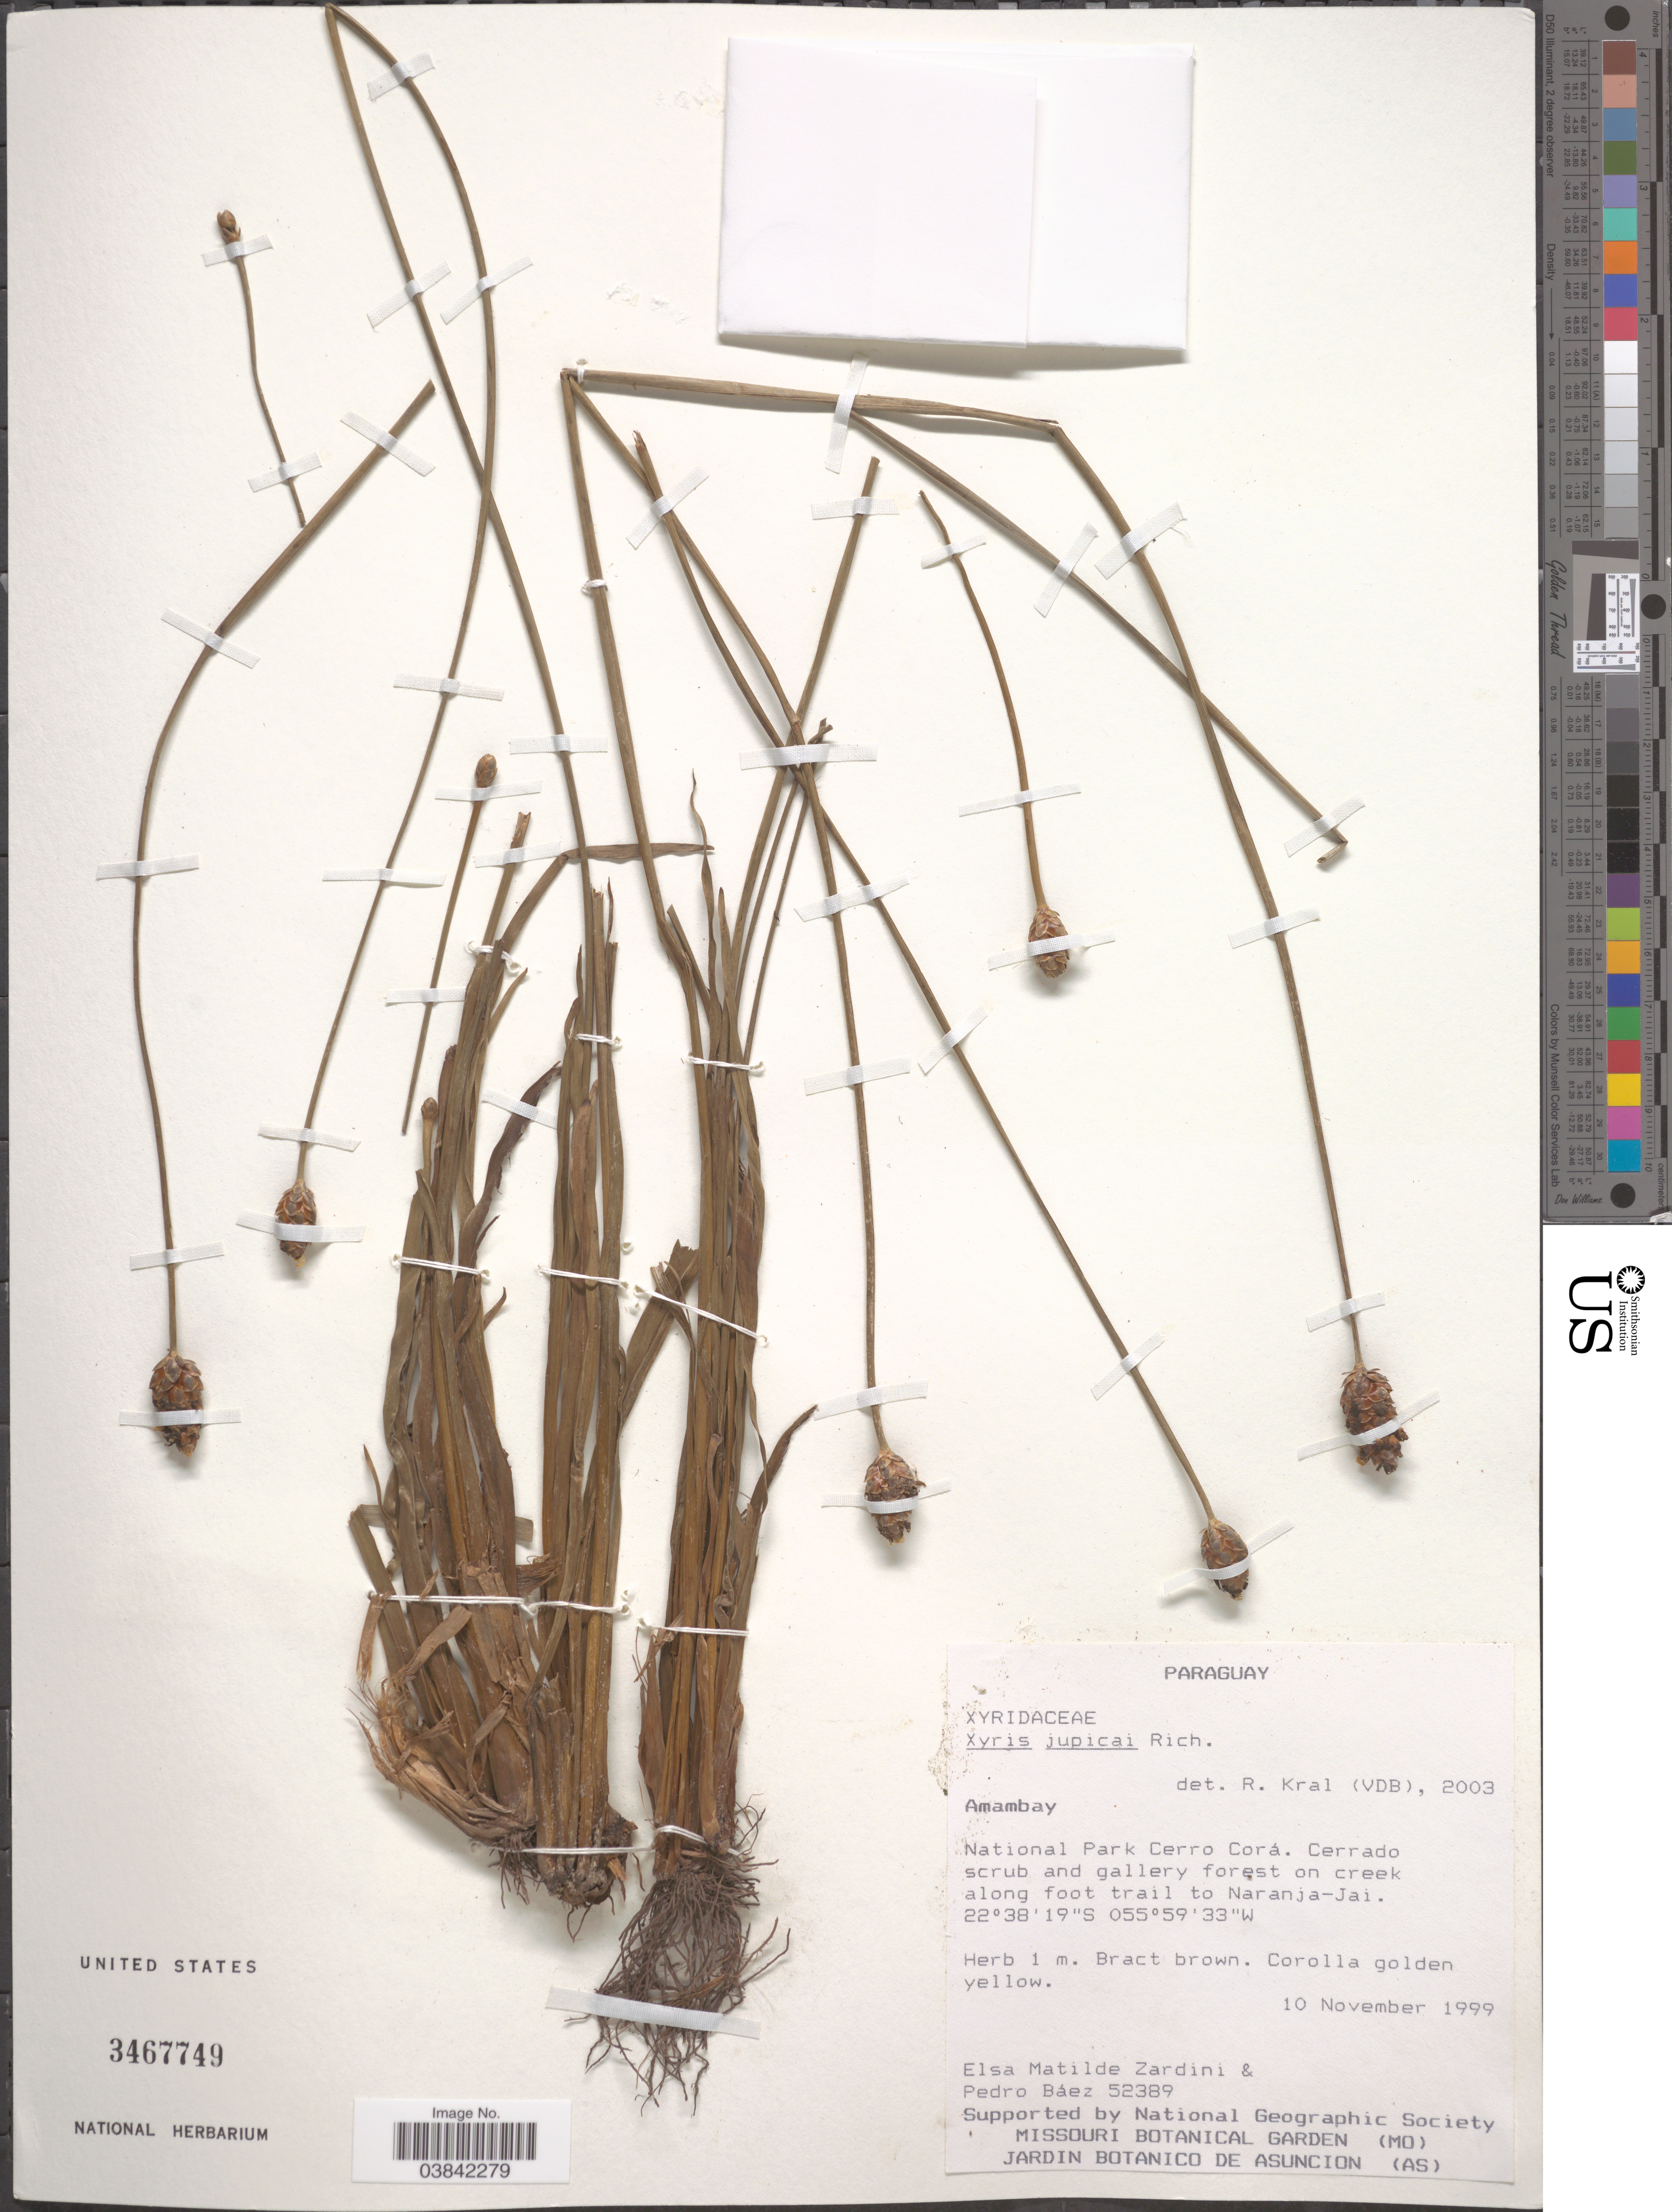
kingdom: Plantae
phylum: Tracheophyta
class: Liliopsida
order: Poales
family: Xyridaceae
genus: Xyris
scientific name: Xyris jupicai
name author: Rich.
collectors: E. M. Zardini & P. Báez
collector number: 52389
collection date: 1999-11-10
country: Paraguay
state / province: Amambay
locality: National Park Cerro Corá. On creek along foot trail to Naranja-Jai.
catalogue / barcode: US 3467749